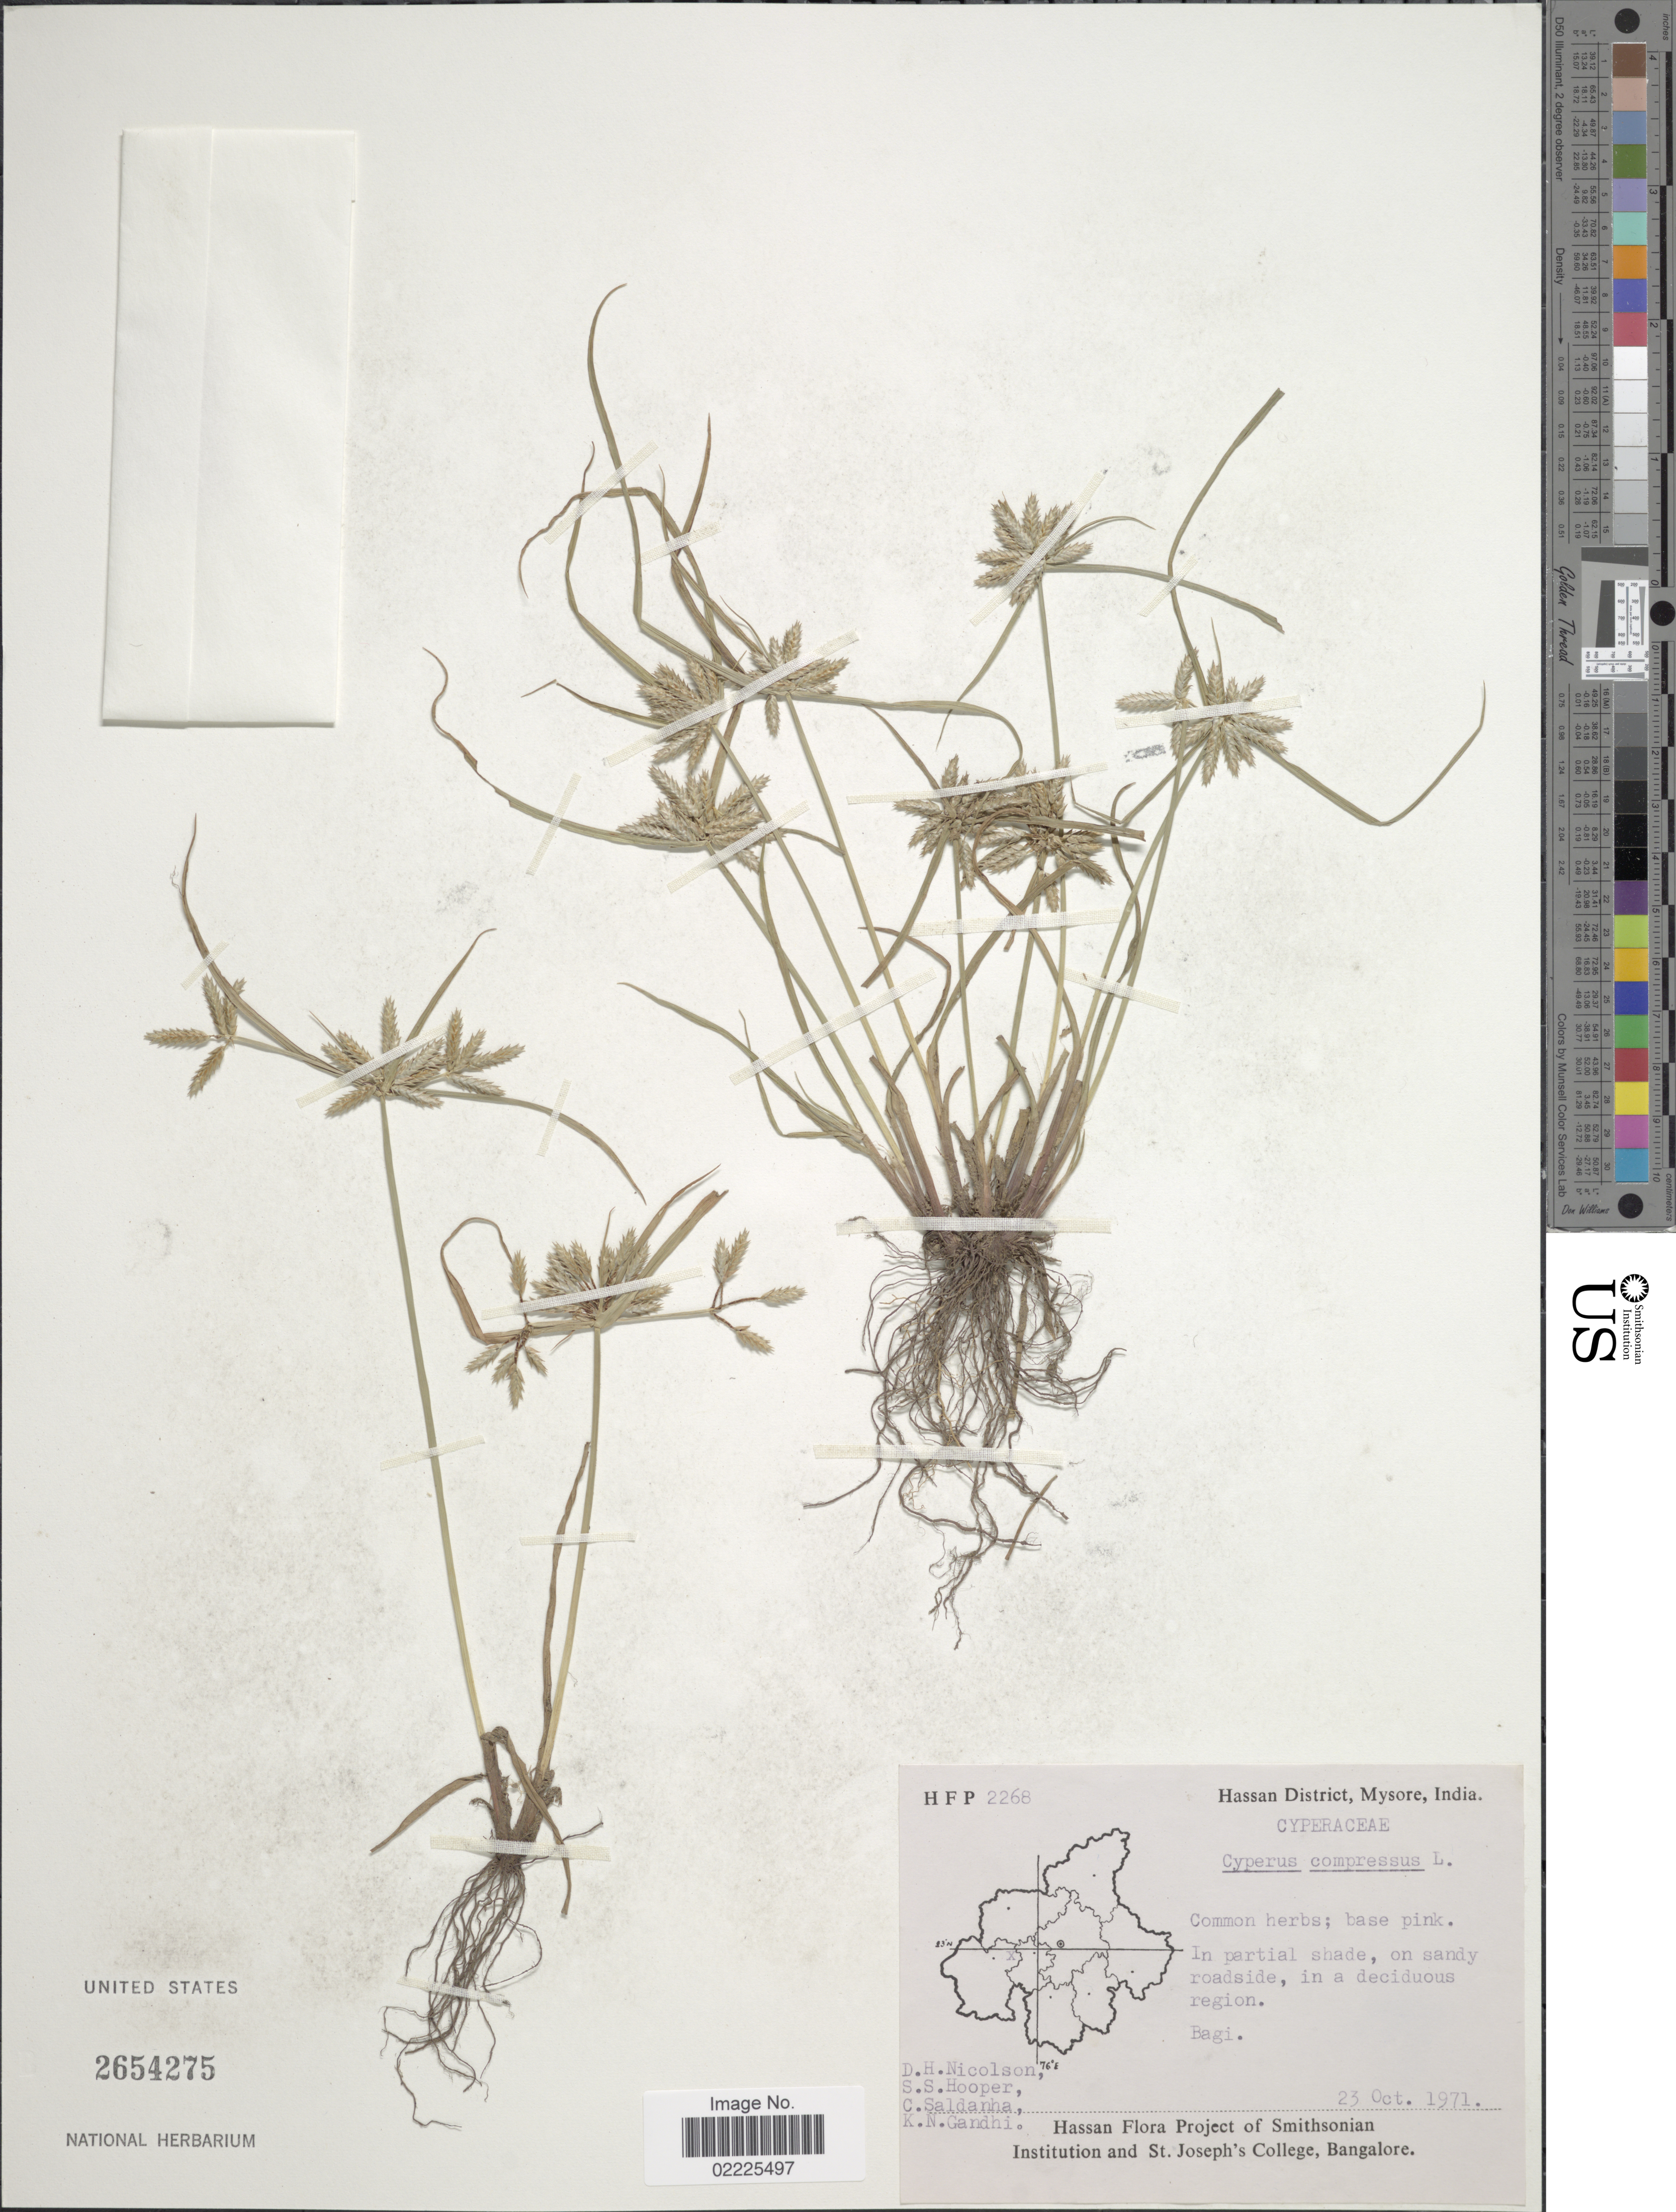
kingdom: Plantae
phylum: Tracheophyta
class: Liliopsida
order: Poales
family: Cyperaceae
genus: Cyperus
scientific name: Cyperus compressus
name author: L.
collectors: D. H. Nicolson, S. S. Hooper, C. Saldanha & K. N. Gandhi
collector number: H F P 2268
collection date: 1971-10-23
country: India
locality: Hassan District, Mysore, In partial shade, on shade roadside, in a deciduous region, Bagi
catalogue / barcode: US 2654275